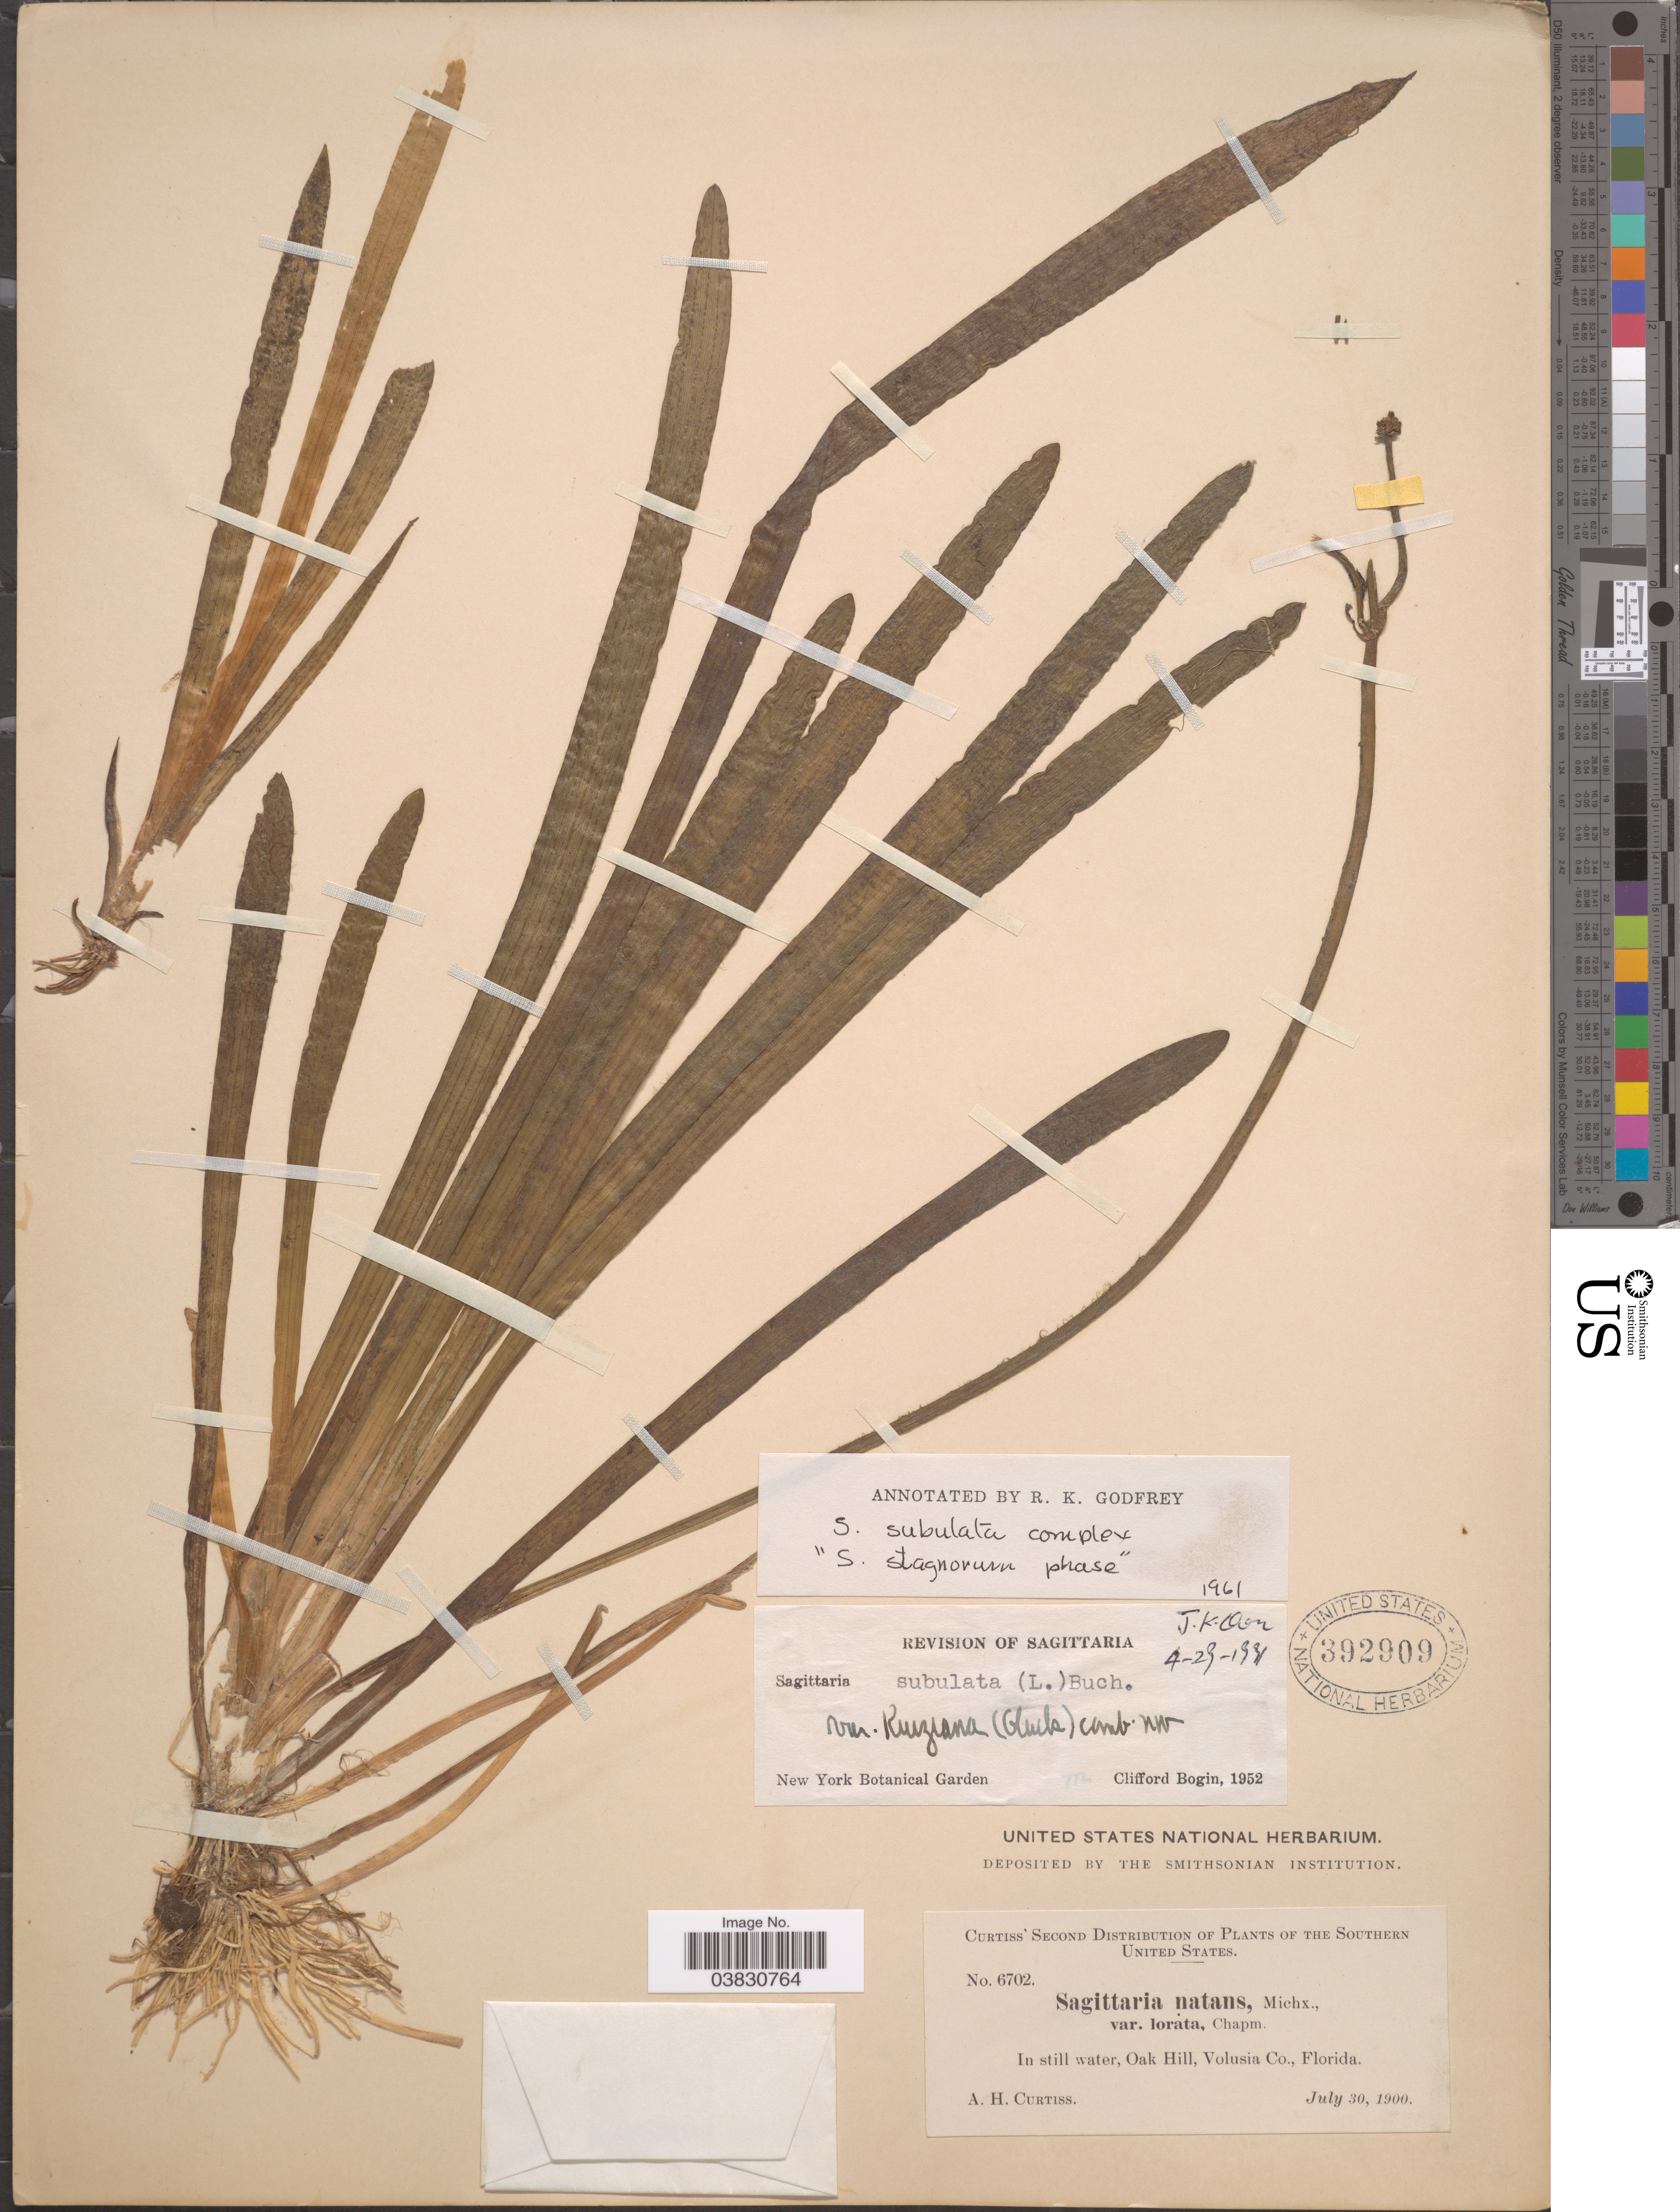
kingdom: Plantae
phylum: Tracheophyta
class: Liliopsida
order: Alismatales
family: Alismataceae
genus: Sagittaria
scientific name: Sagittaria subulata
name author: (L.) Buchenau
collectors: A. H. Curtiss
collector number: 6702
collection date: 1900-07-30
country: United States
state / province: Florida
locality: The Southern United States. In still water, Oak Hill, Volusia Co.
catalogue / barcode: US 392909